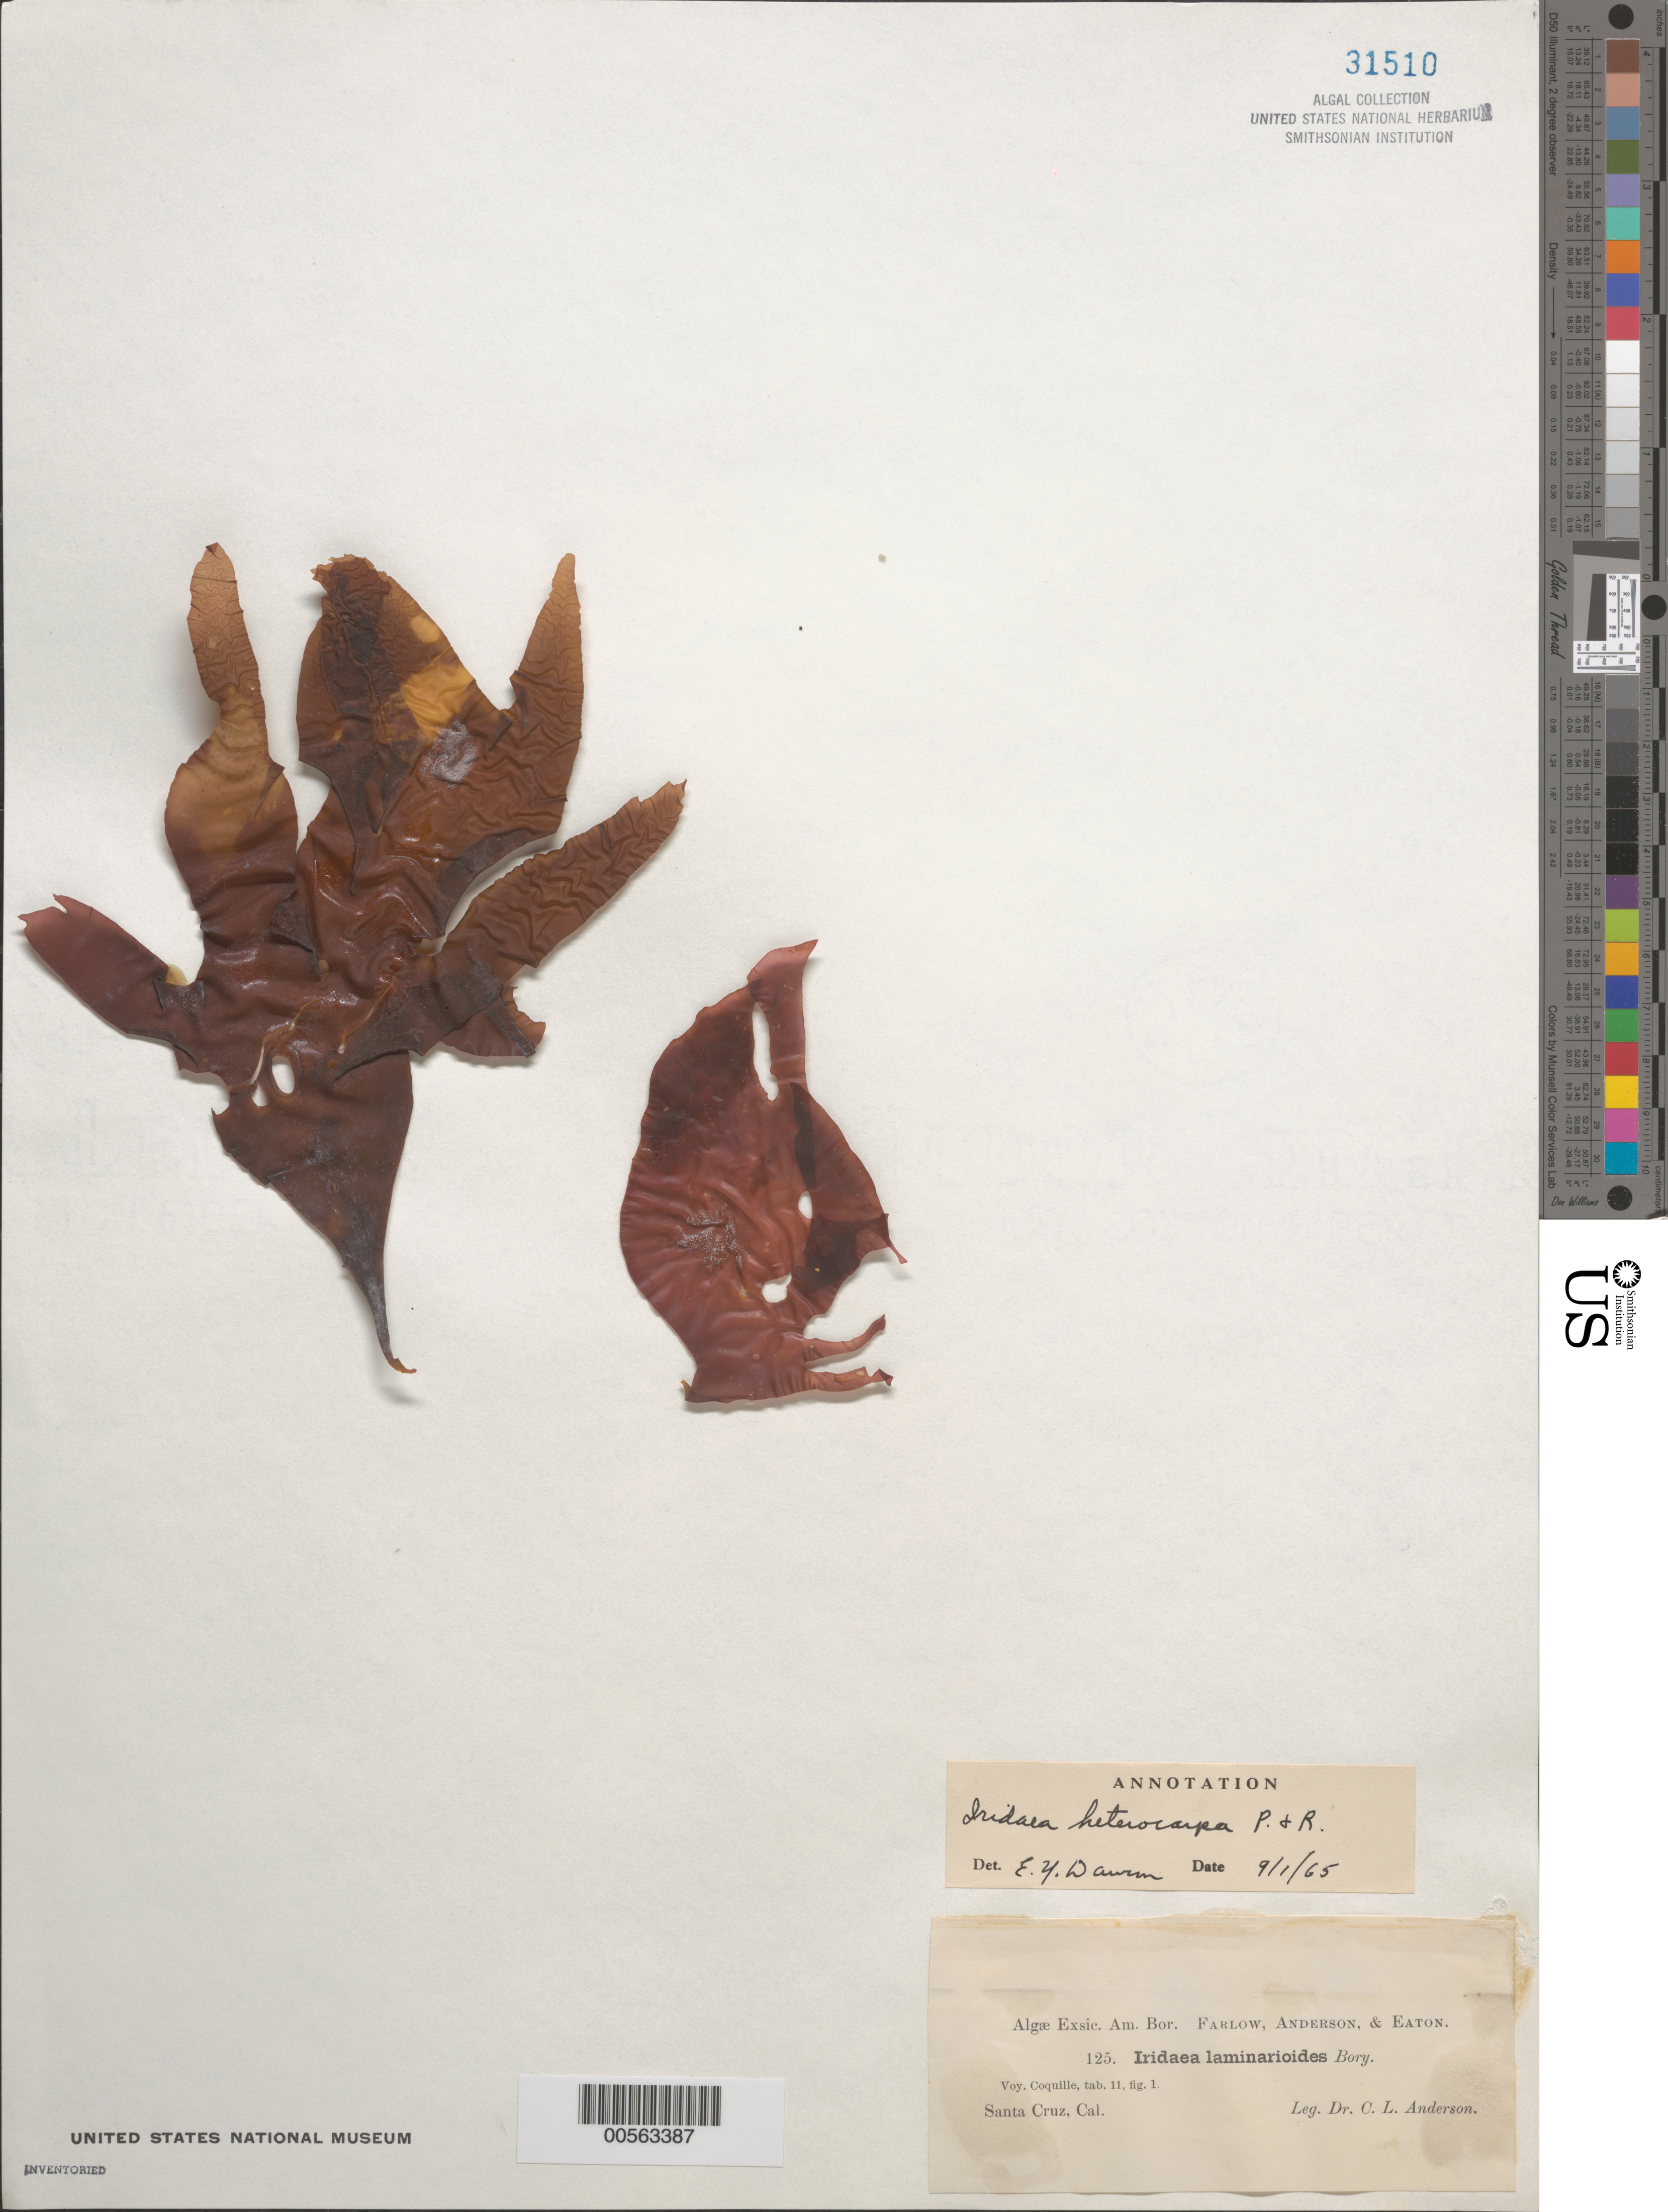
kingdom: Plantae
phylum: Rhodophyta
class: Florideophyceae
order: Gigartinales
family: Gigartinaceae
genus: Chondrus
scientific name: Chondrus crispus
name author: Stackh.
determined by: Algae name updating Project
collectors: C. L. Anderson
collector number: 125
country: United States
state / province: California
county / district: Santa Cruz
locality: Santa Cruz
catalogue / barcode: US 31510